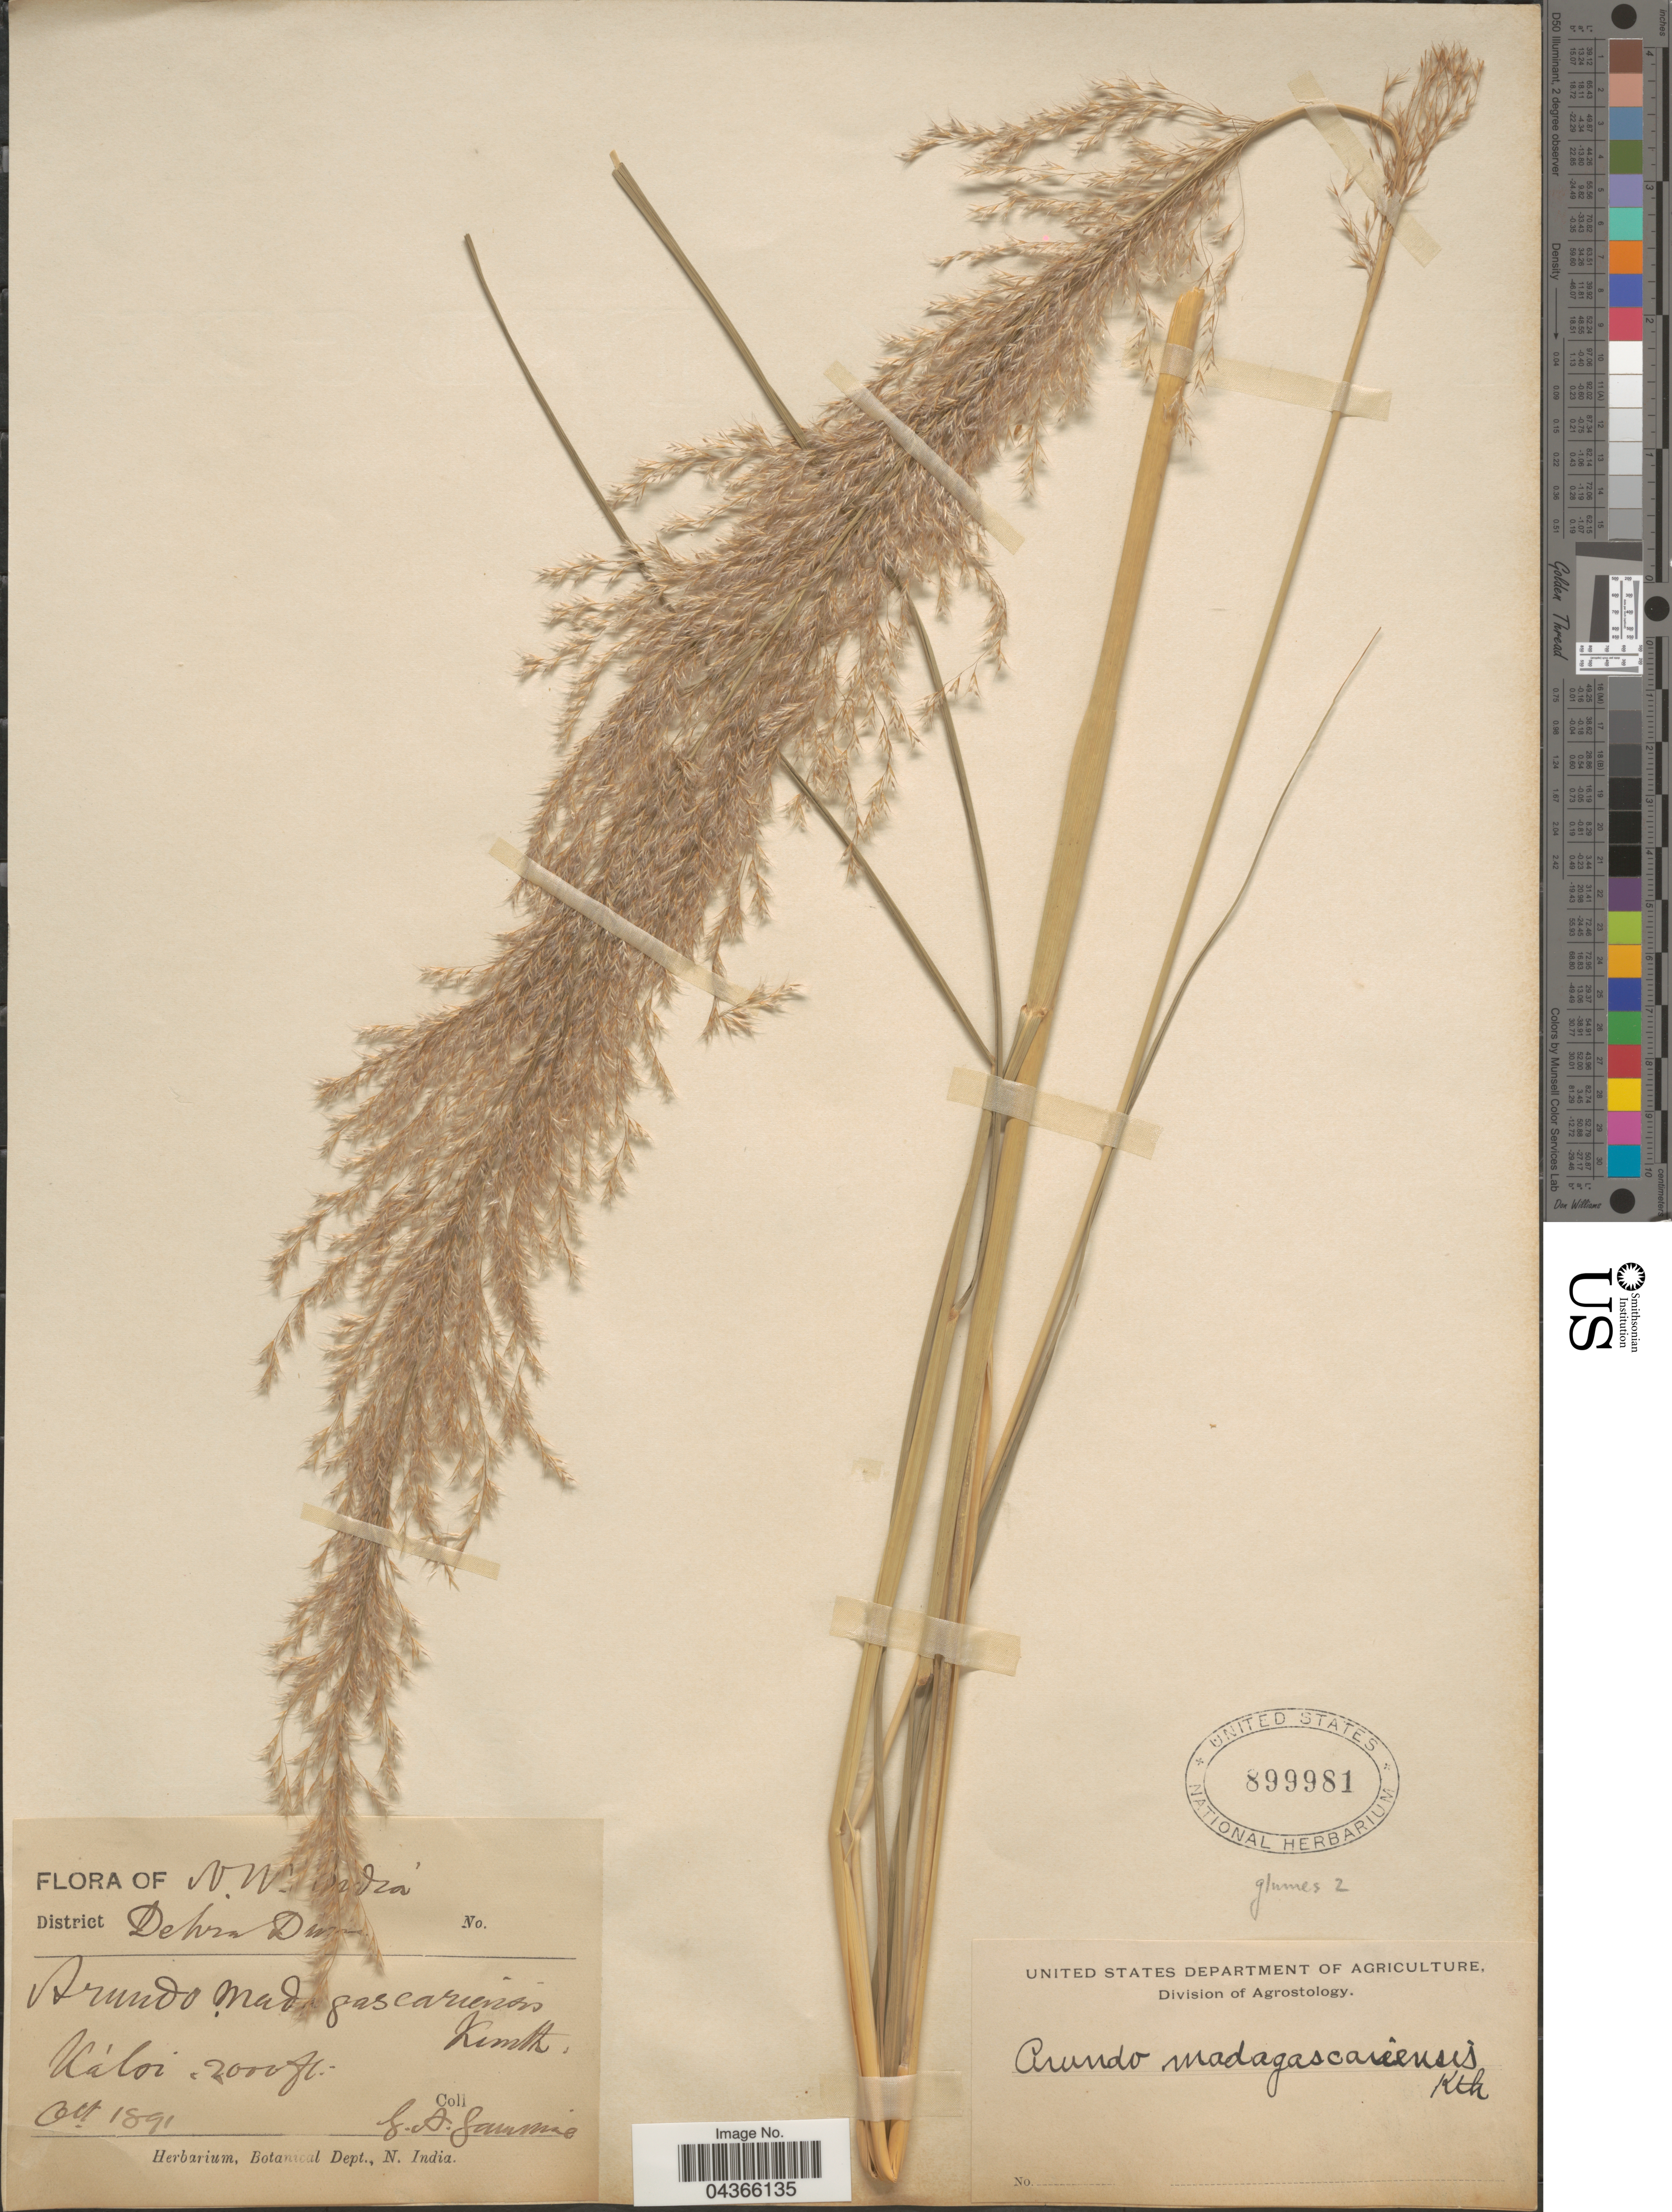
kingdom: Plantae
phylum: Tracheophyta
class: Liliopsida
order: Poales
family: Poaceae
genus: Neyraudia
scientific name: Neyraudia arundinacea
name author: (L.) Henr.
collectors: G. Gammie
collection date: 1891-10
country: India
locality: N.W. India. District Dehra Dun. Káloi.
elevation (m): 610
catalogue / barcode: US 899981